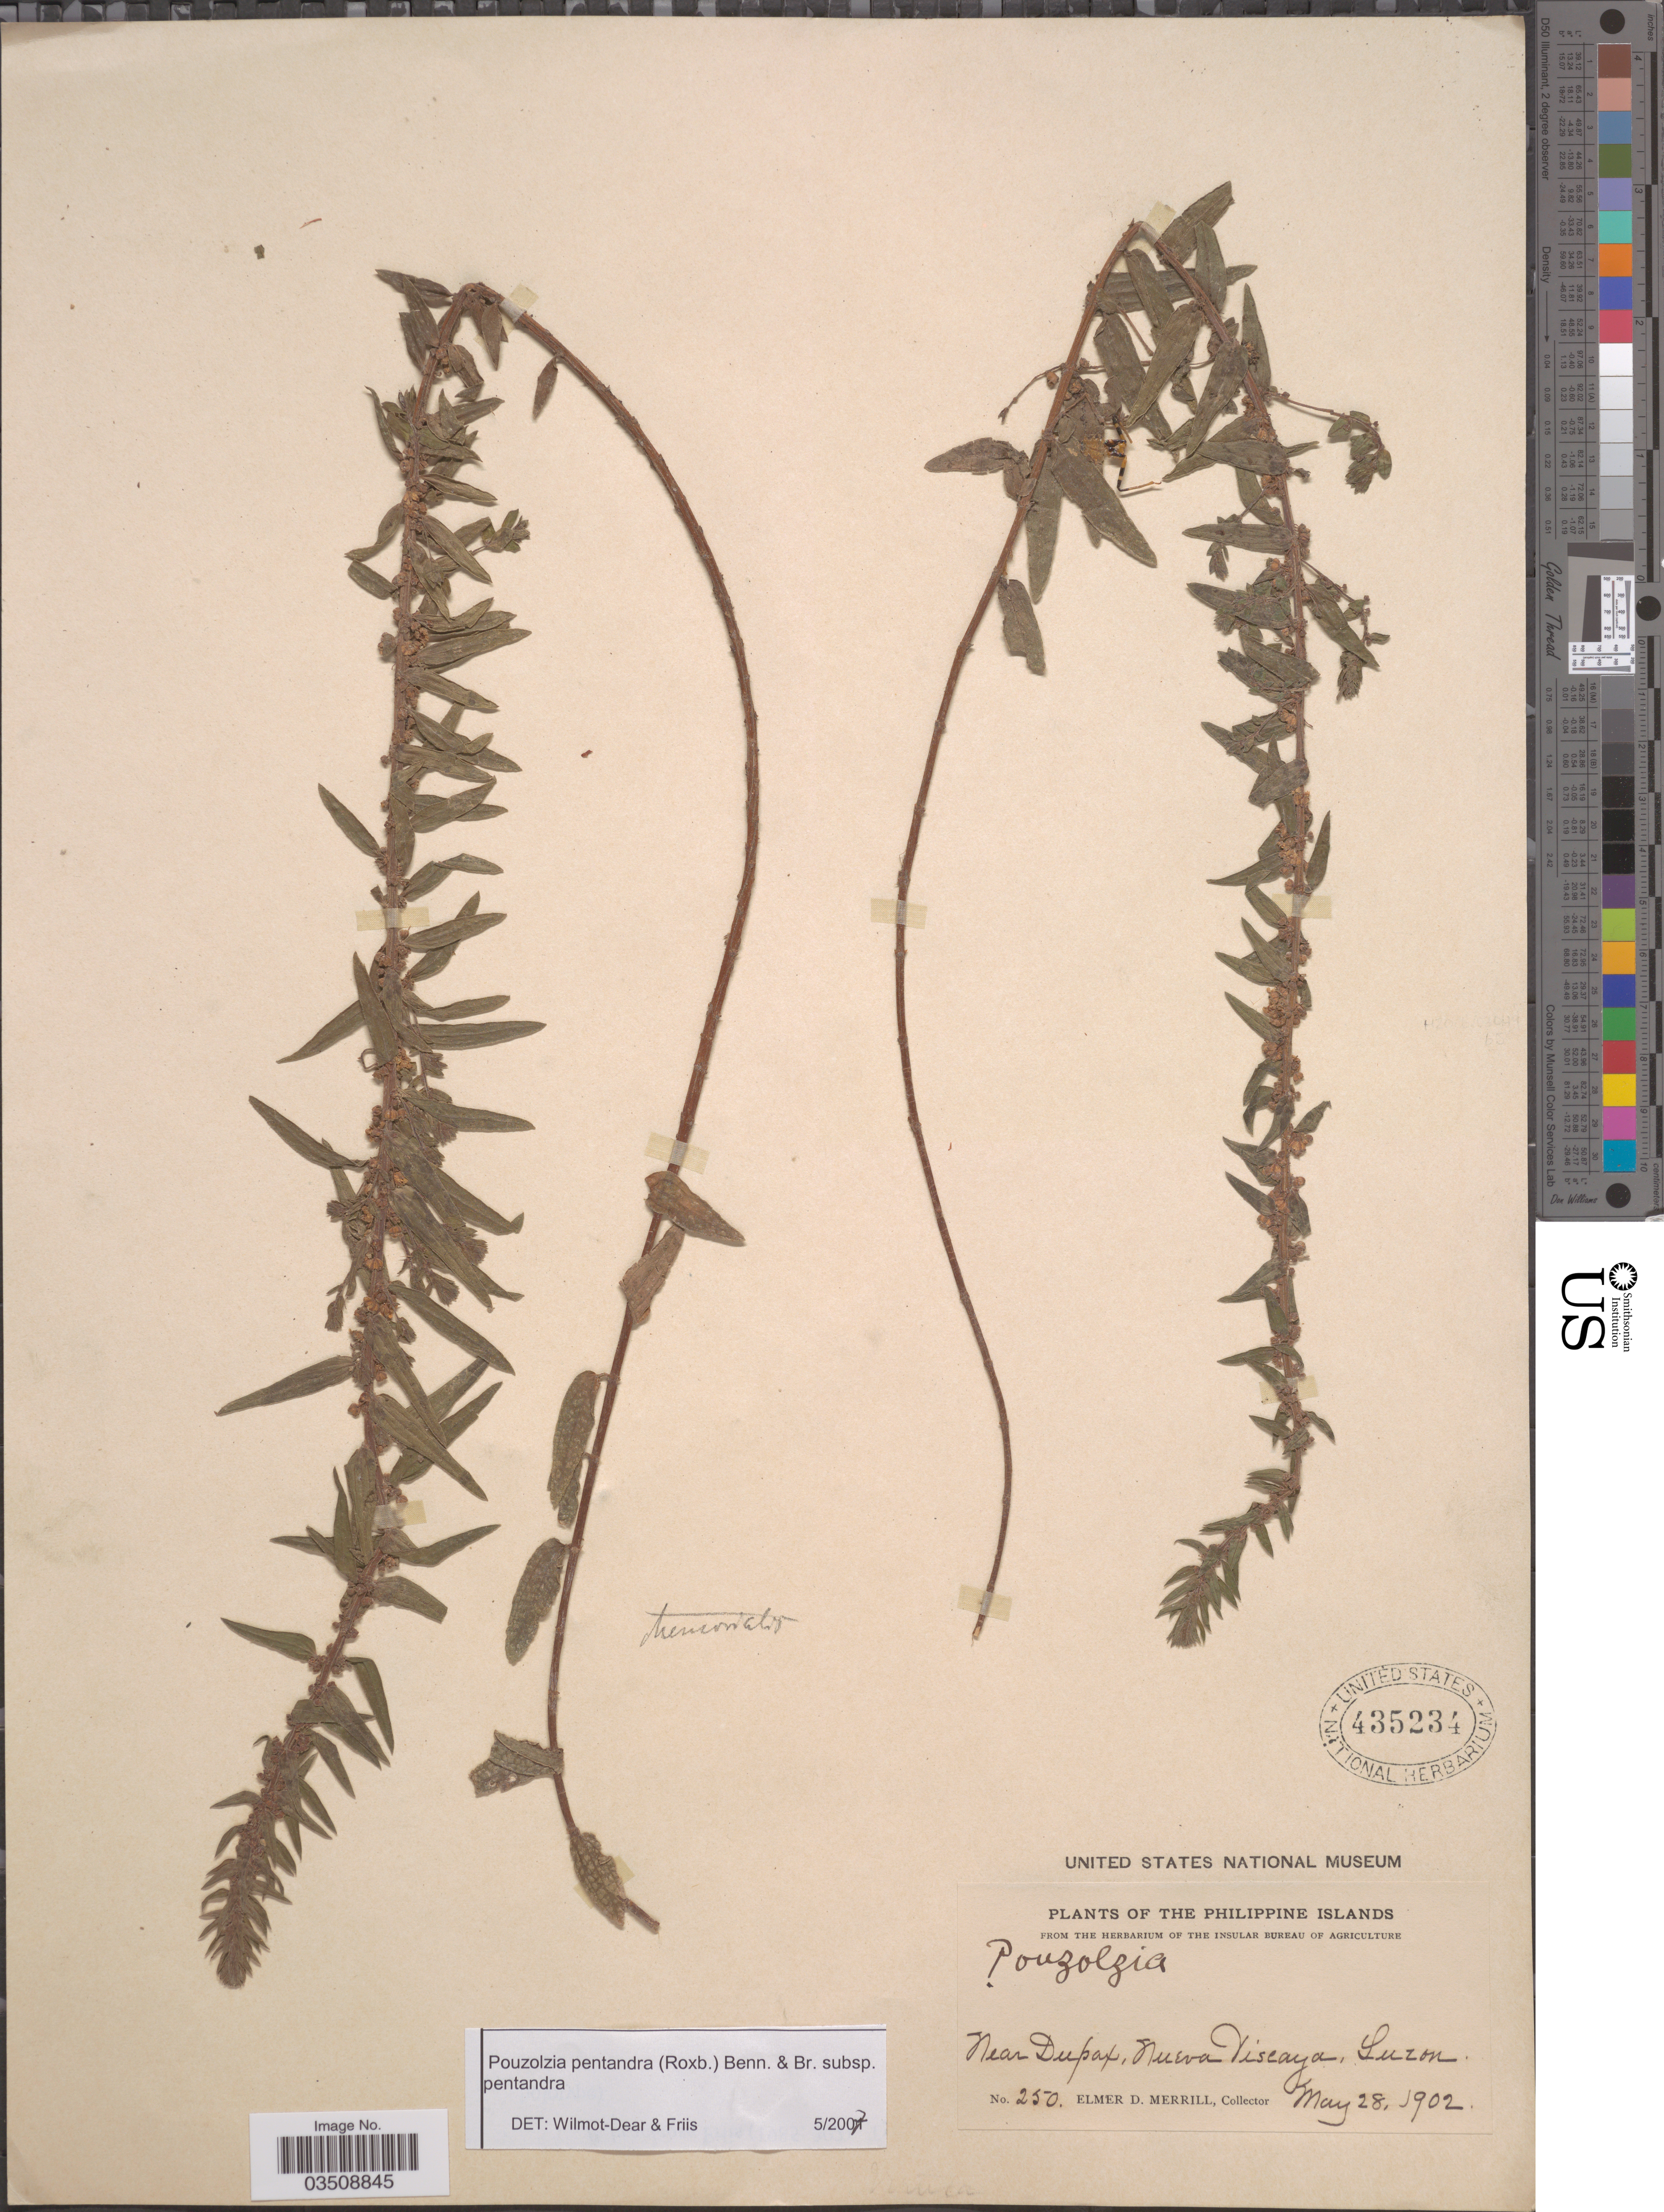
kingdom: Plantae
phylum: Tracheophyta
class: Magnoliopsida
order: Rosales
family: Urticaceae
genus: Gonostegia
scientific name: Gonostegia pentandra var. pentandra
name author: (Roxb.) Miq.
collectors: E. D. Merrill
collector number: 250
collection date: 1902-05-28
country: Philippines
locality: Near Dupax, Nueva Viscaya, Luzon.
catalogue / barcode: US 435234